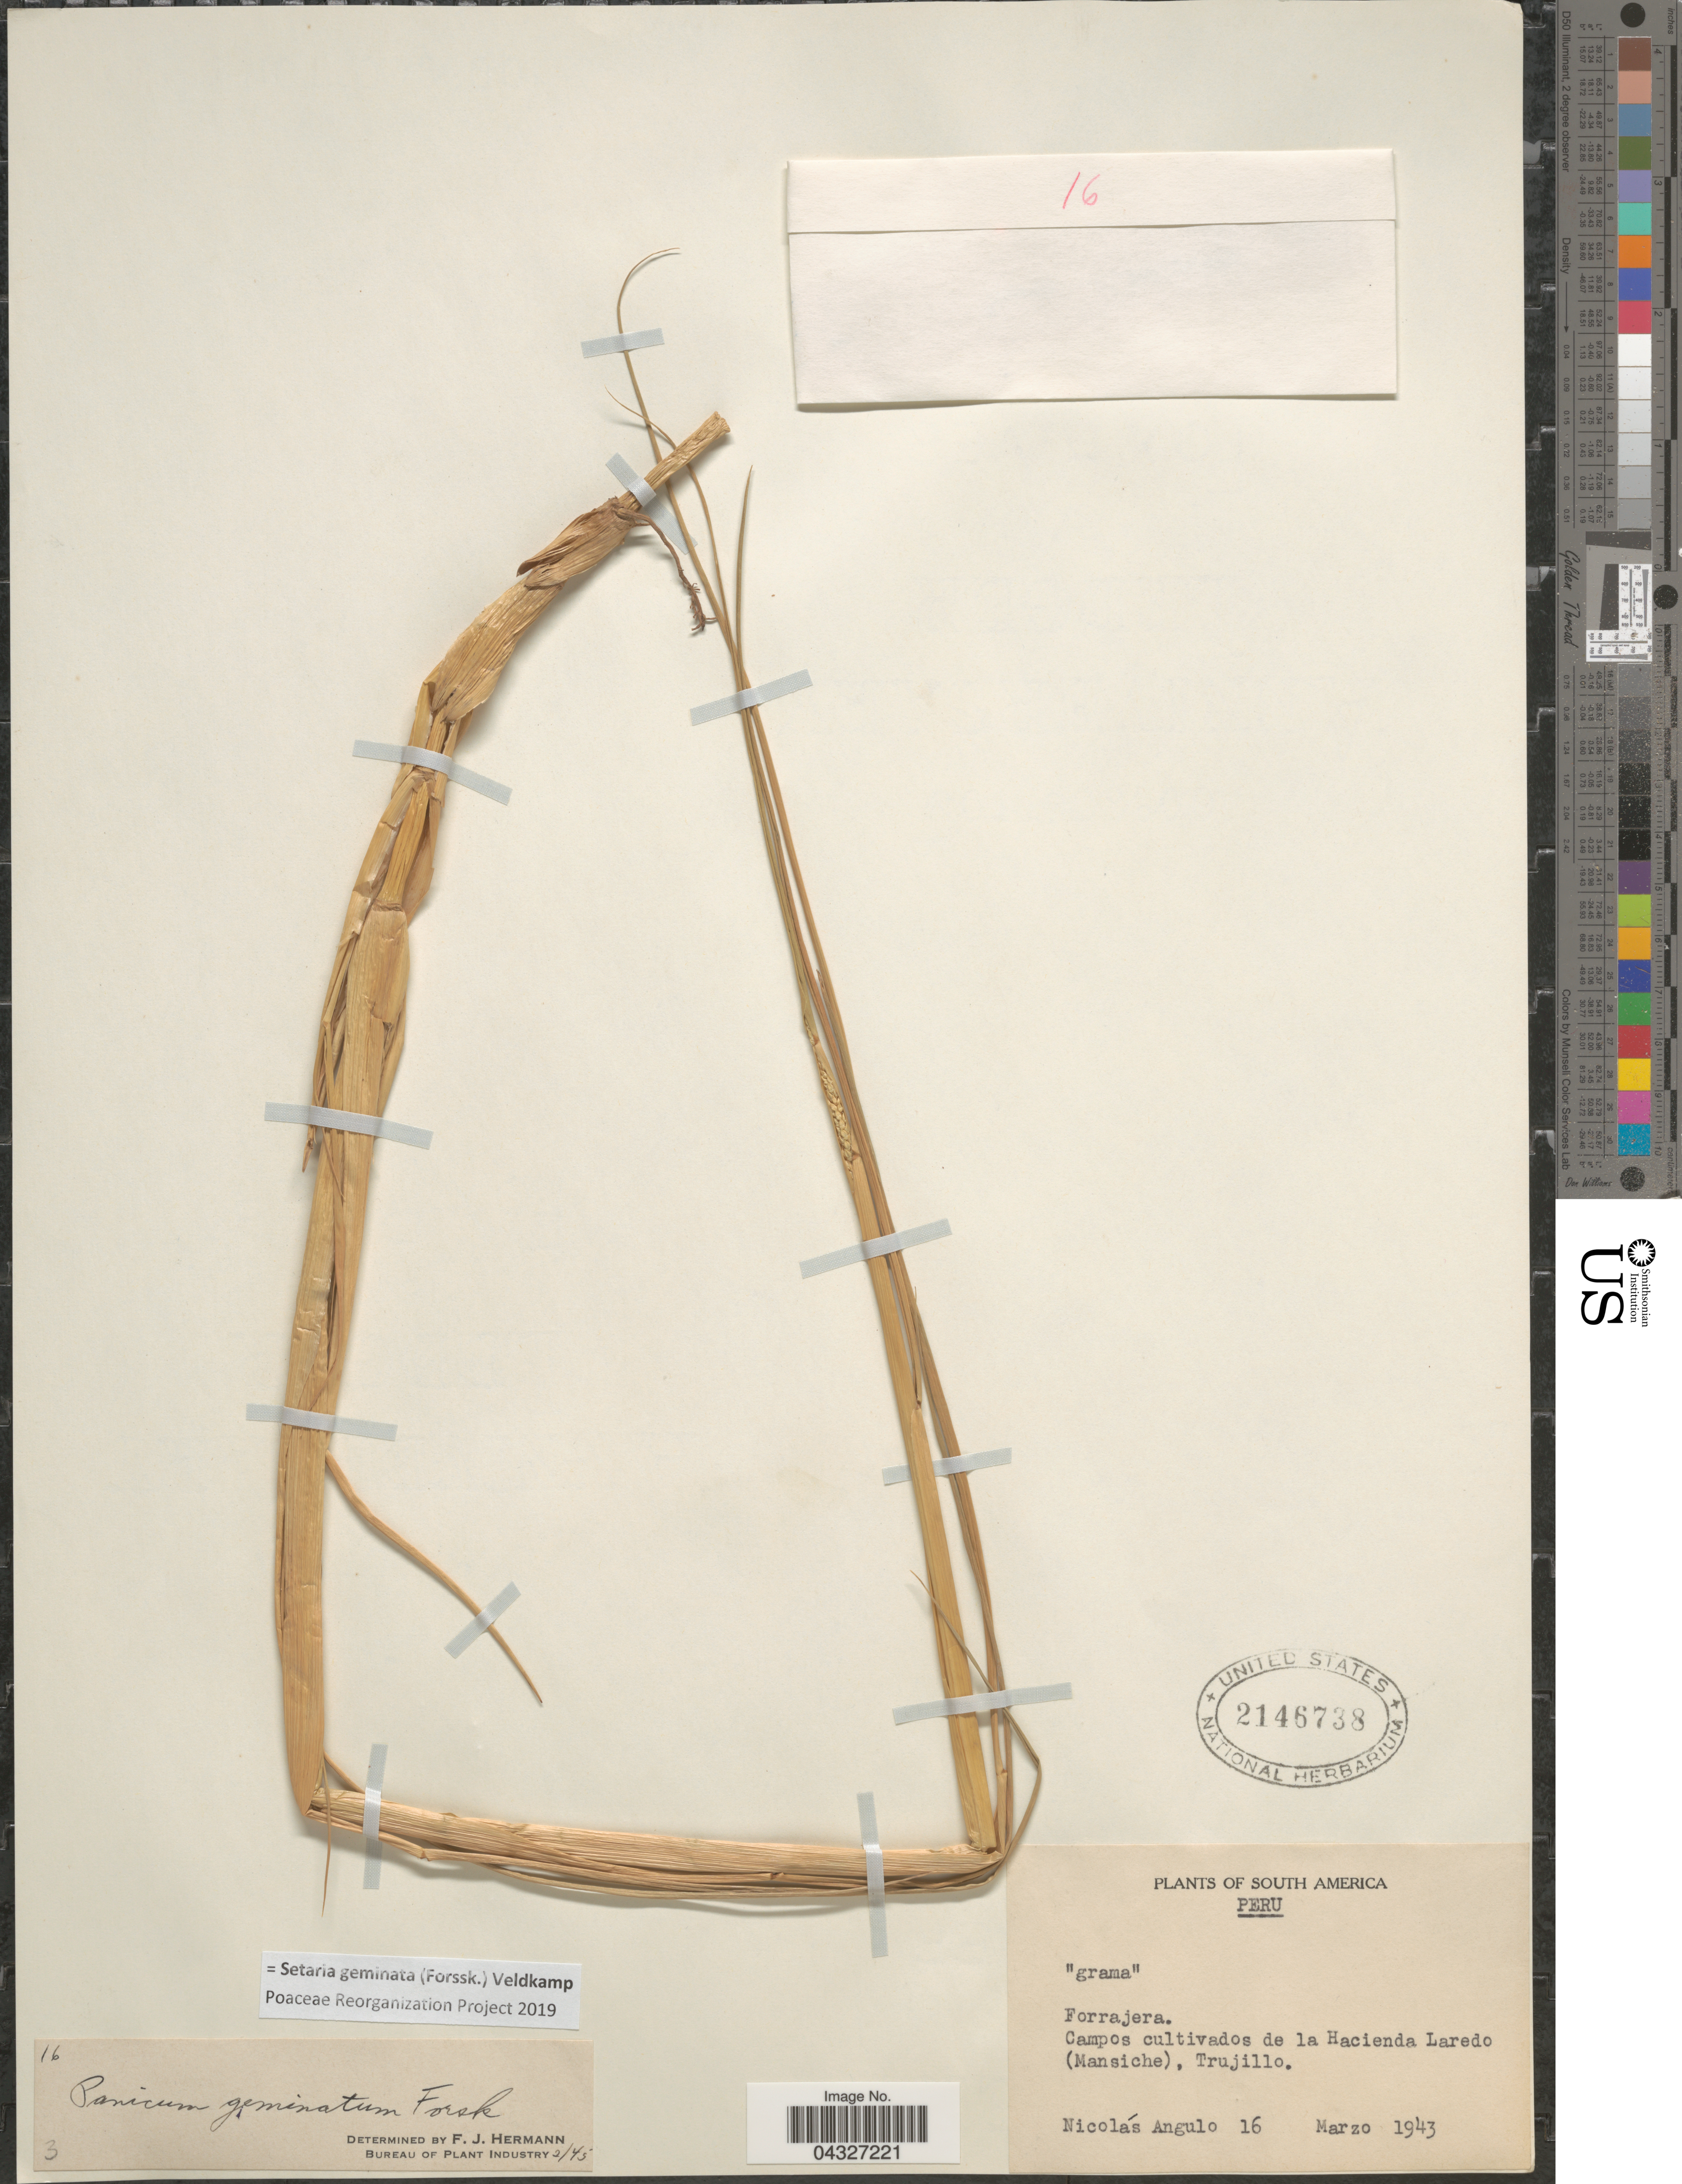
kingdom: Plantae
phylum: Tracheophyta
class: Liliopsida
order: Poales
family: Poaceae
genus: Setaria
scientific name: Setaria geminata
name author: (Forssk.) Veldkamp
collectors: N. Angulo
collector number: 16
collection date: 1943-03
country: Peru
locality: Forrajera. Campos cultivados de la Hacienda Laredo (Mansiche), Trujillo.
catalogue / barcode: US 2146738